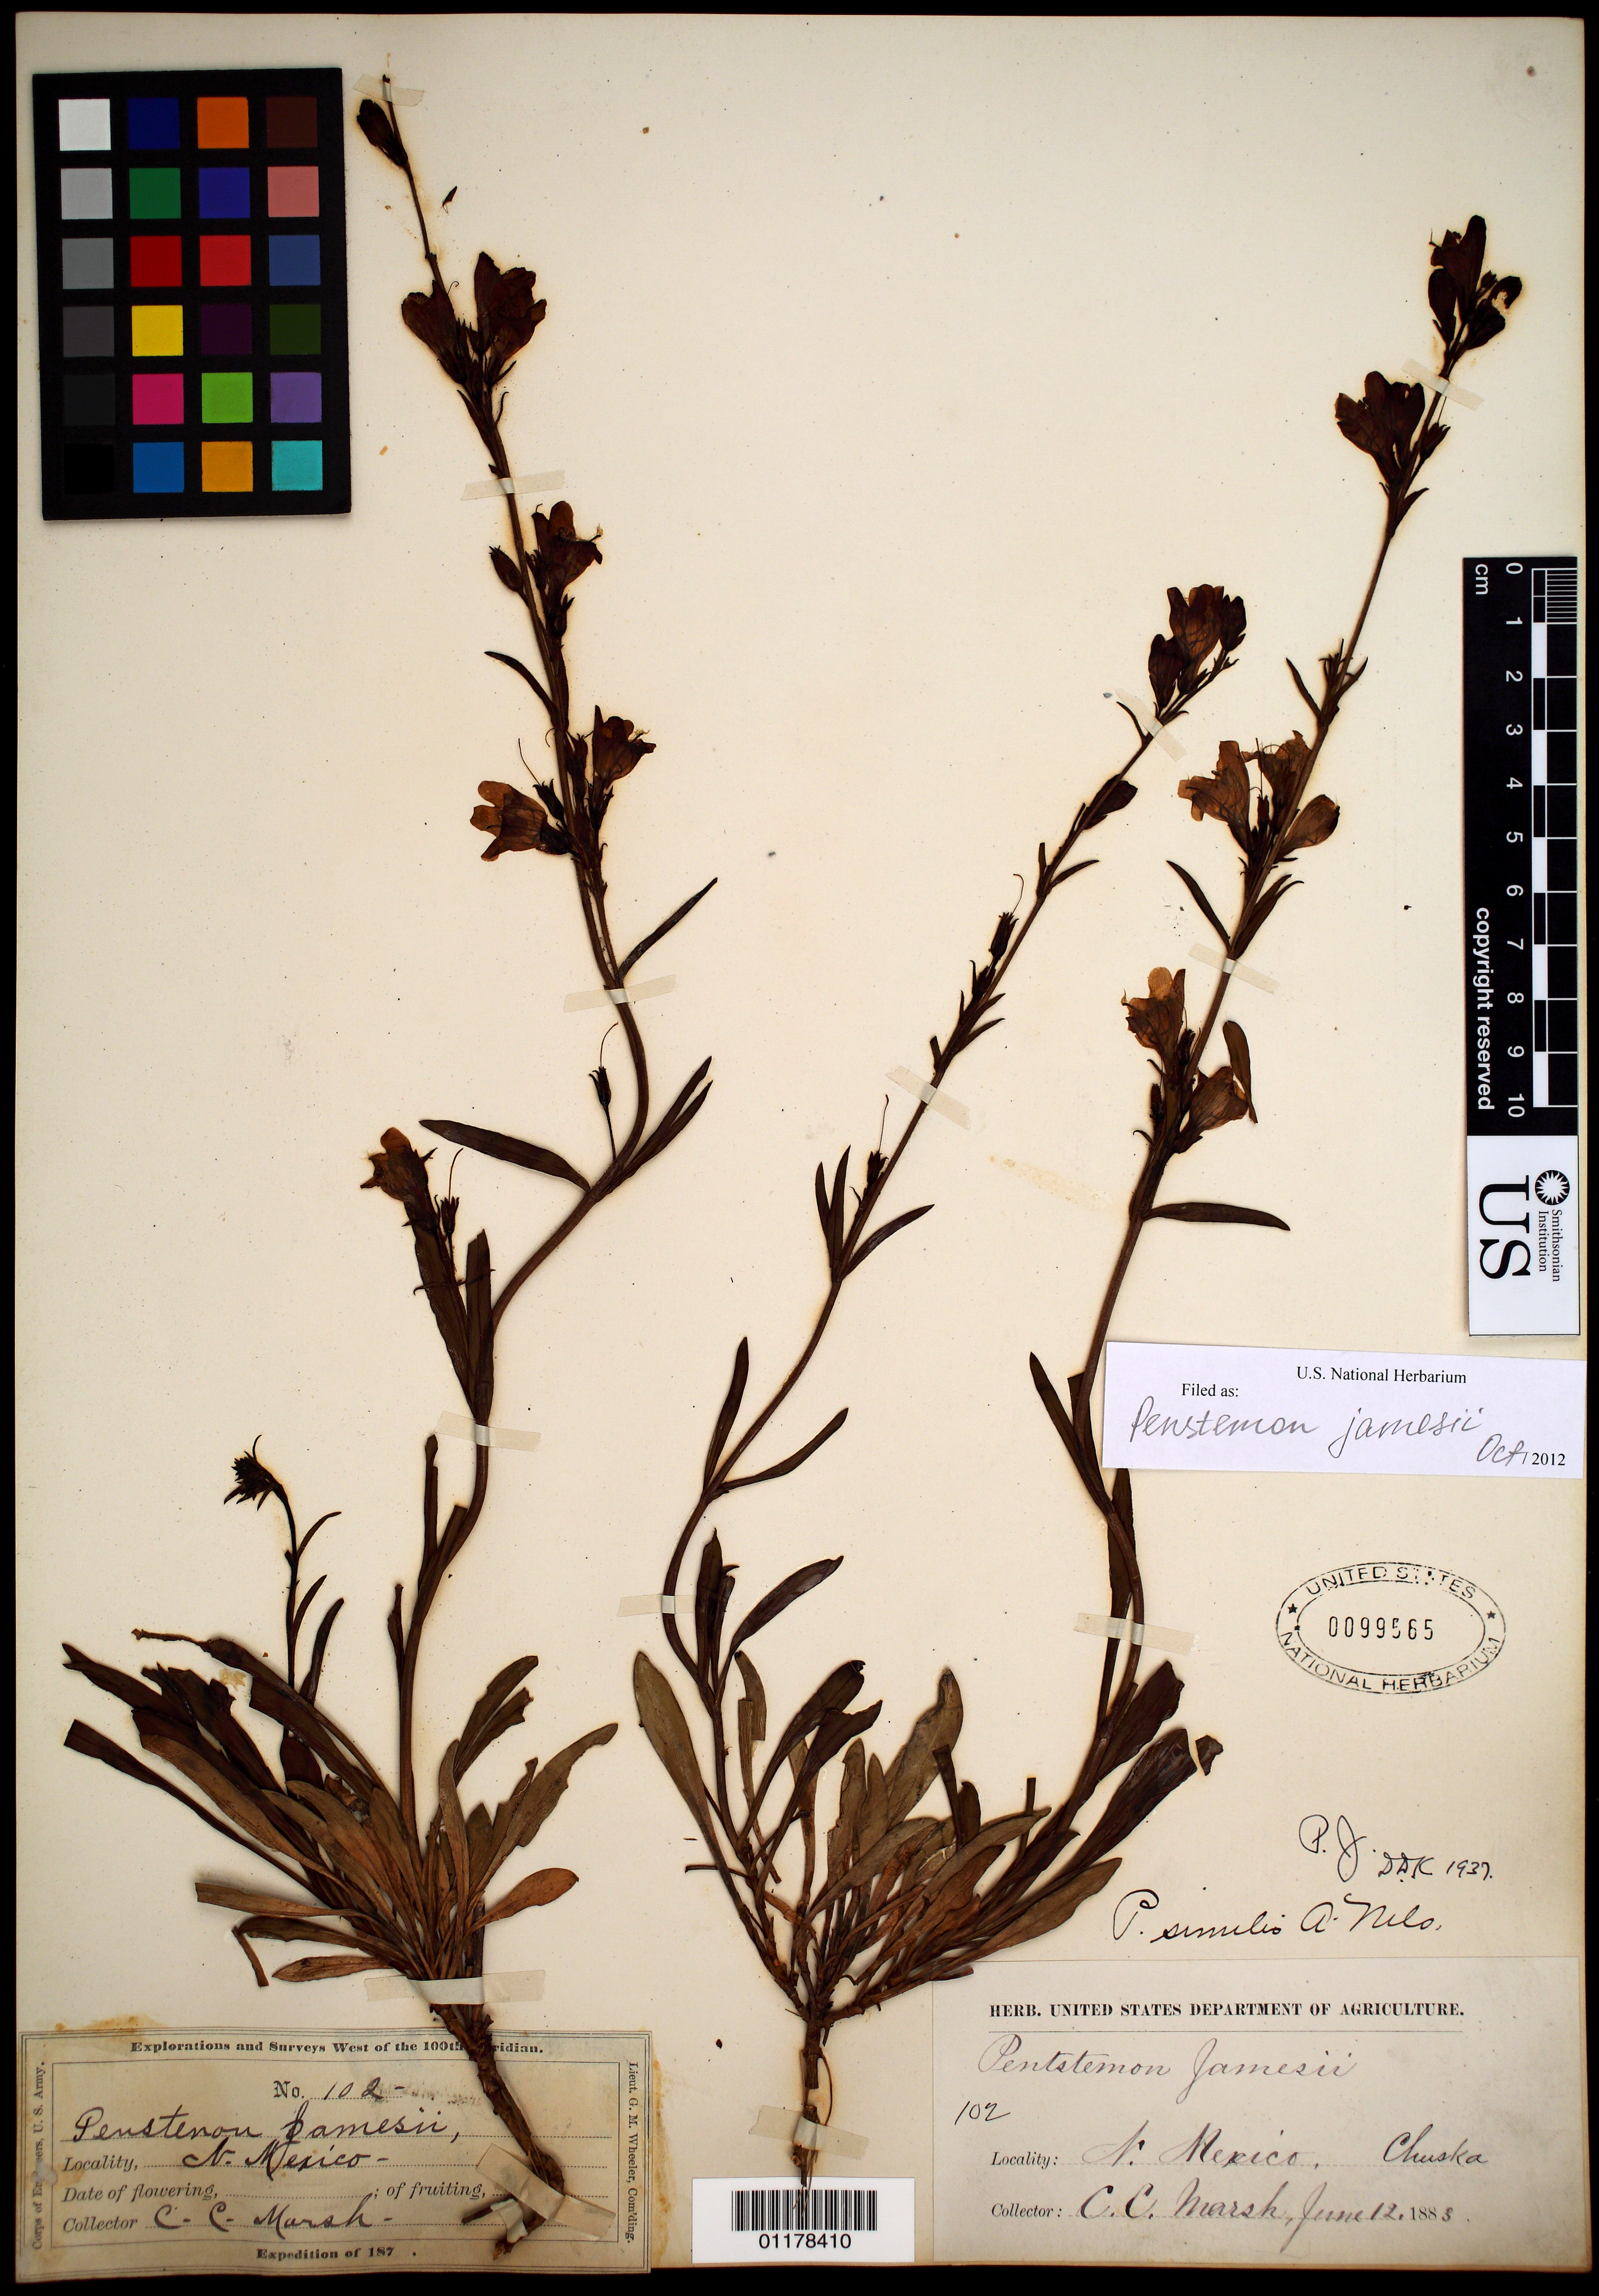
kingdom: Plantae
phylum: Tracheophyta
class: Magnoliopsida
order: Lamiales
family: Plantaginaceae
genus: Penstemon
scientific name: Penstemon jamesii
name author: Benth.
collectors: C. C. Marsh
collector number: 102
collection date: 1873-06-12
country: United States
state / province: New Mexico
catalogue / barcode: US 99565